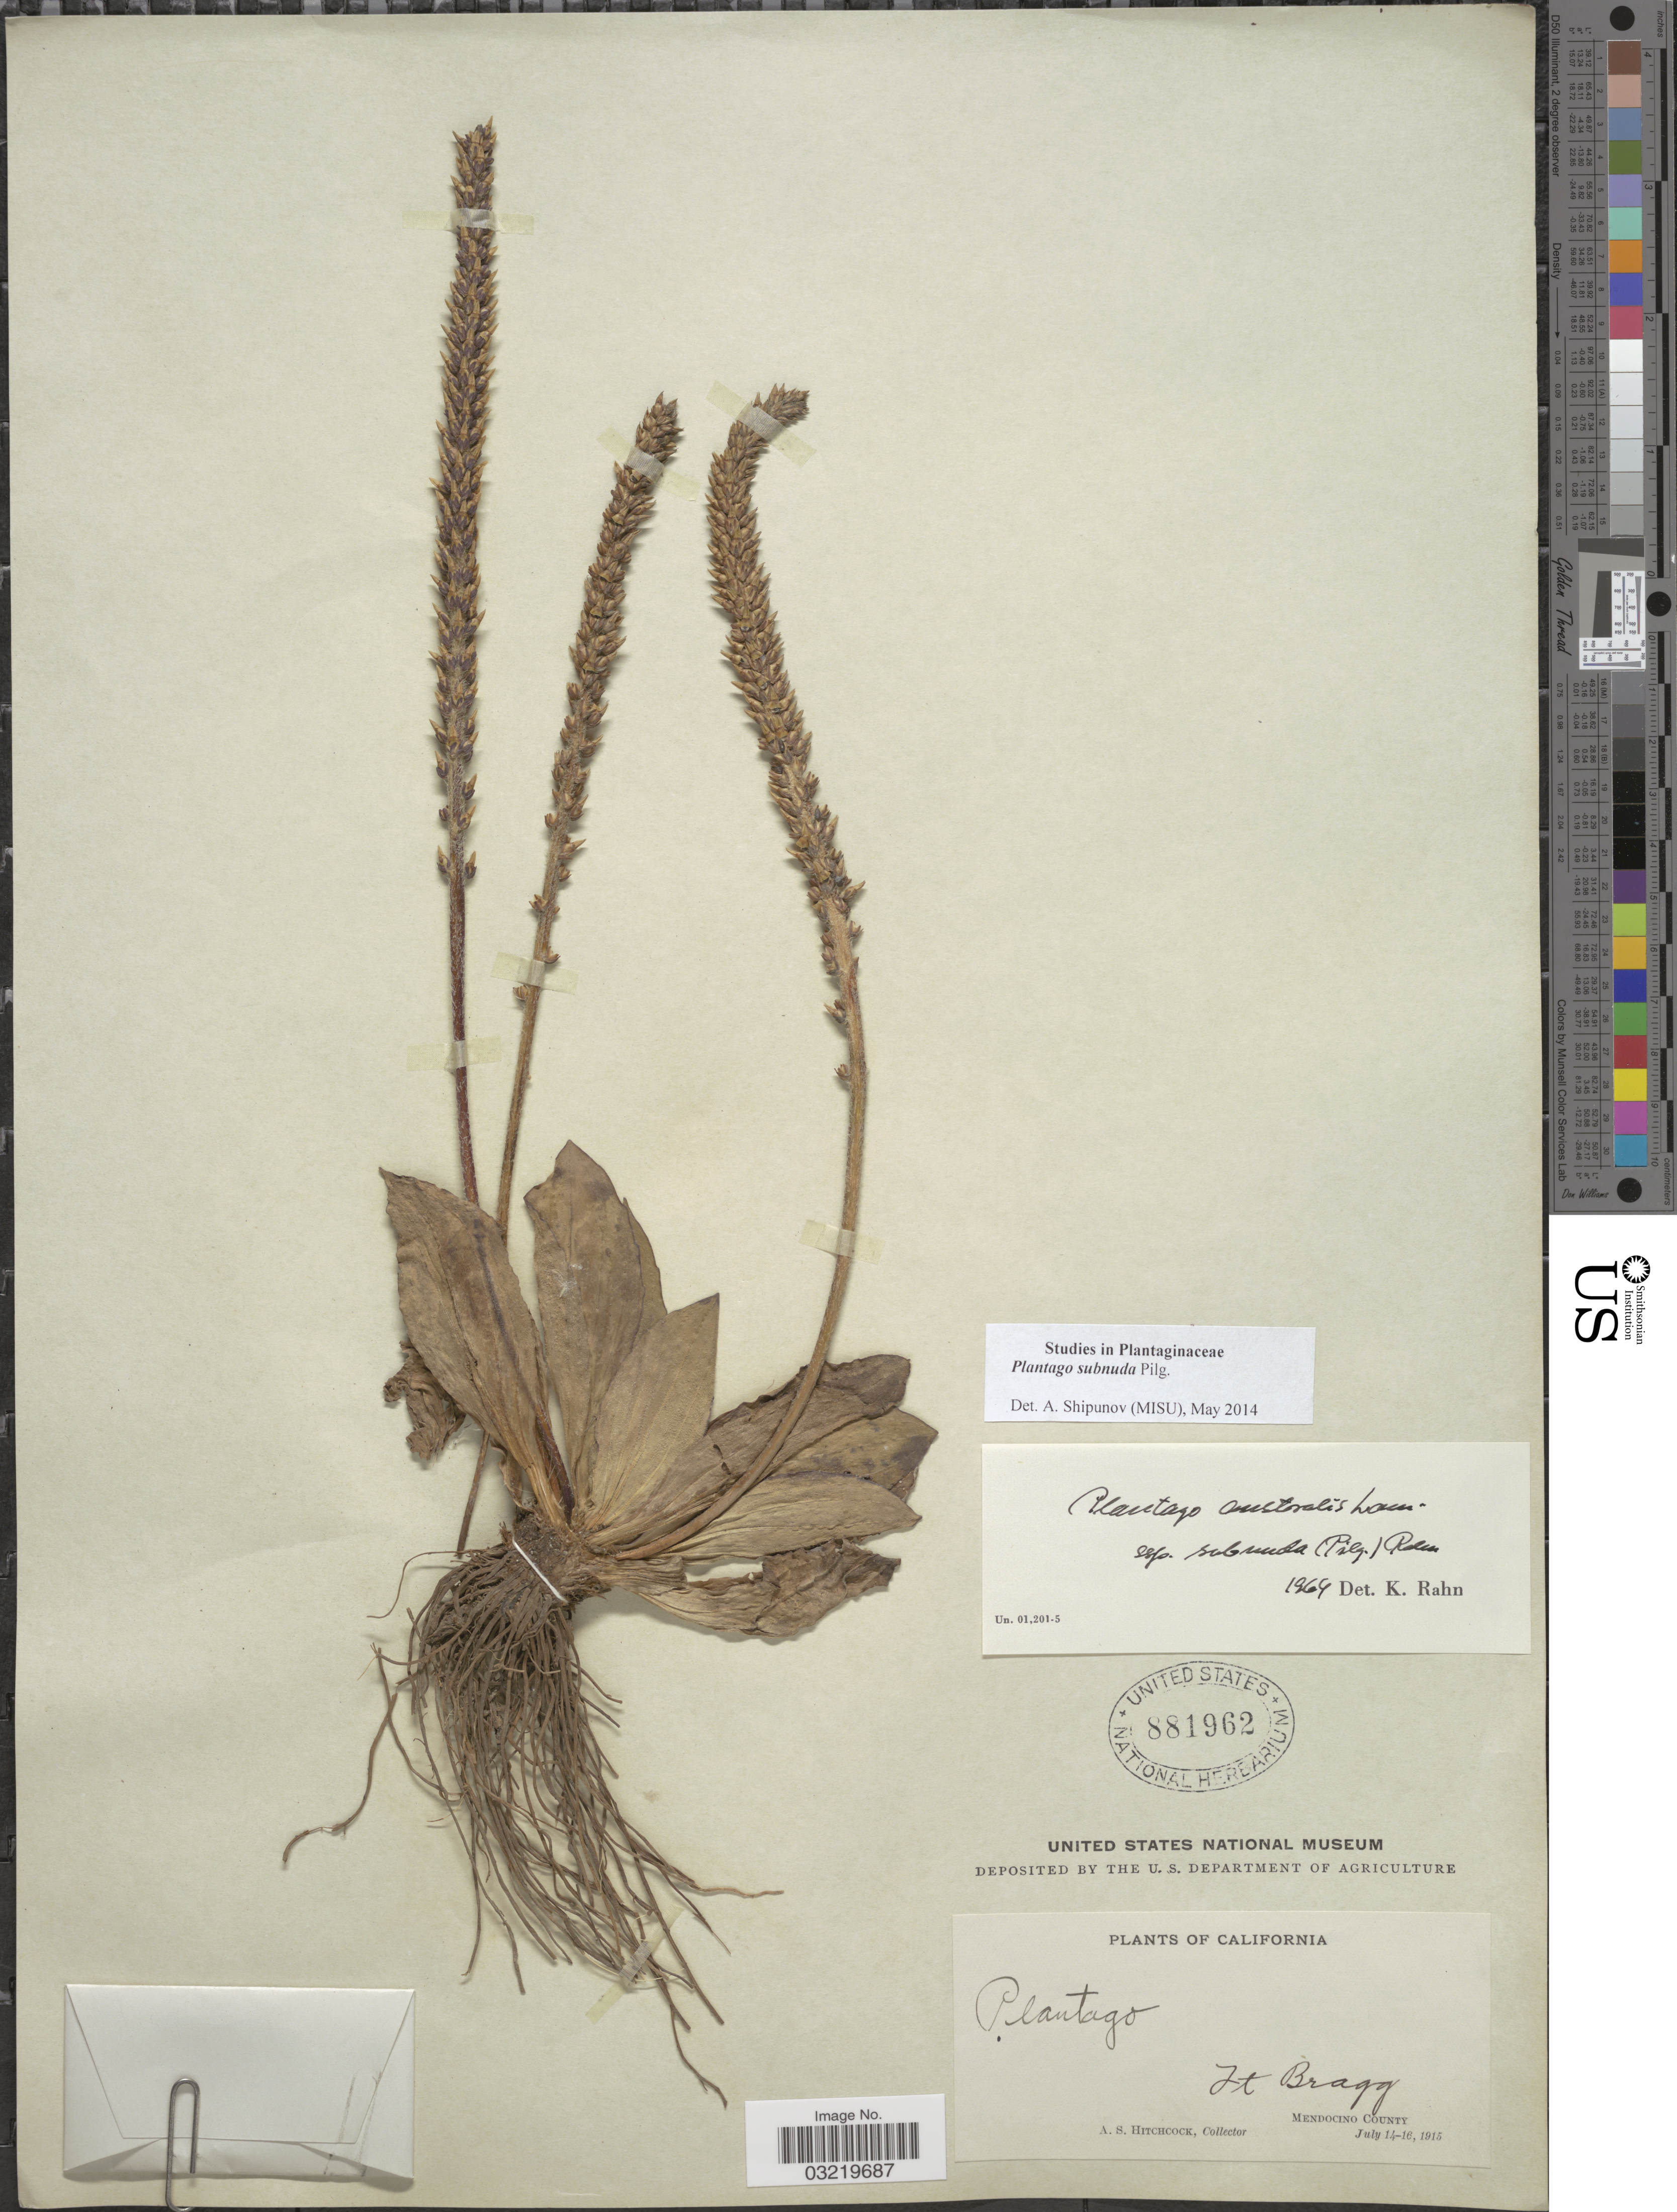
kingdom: Plantae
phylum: Tracheophyta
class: Magnoliopsida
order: Lamiales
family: Plantaginaceae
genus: Plantago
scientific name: Plantago subnuda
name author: Pilg.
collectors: A. S. Hitchcock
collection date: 1915-07-14/1915-07-16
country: United States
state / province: California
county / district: Mendocino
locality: Ft Bragg, Mendocino County.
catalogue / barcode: US 881962